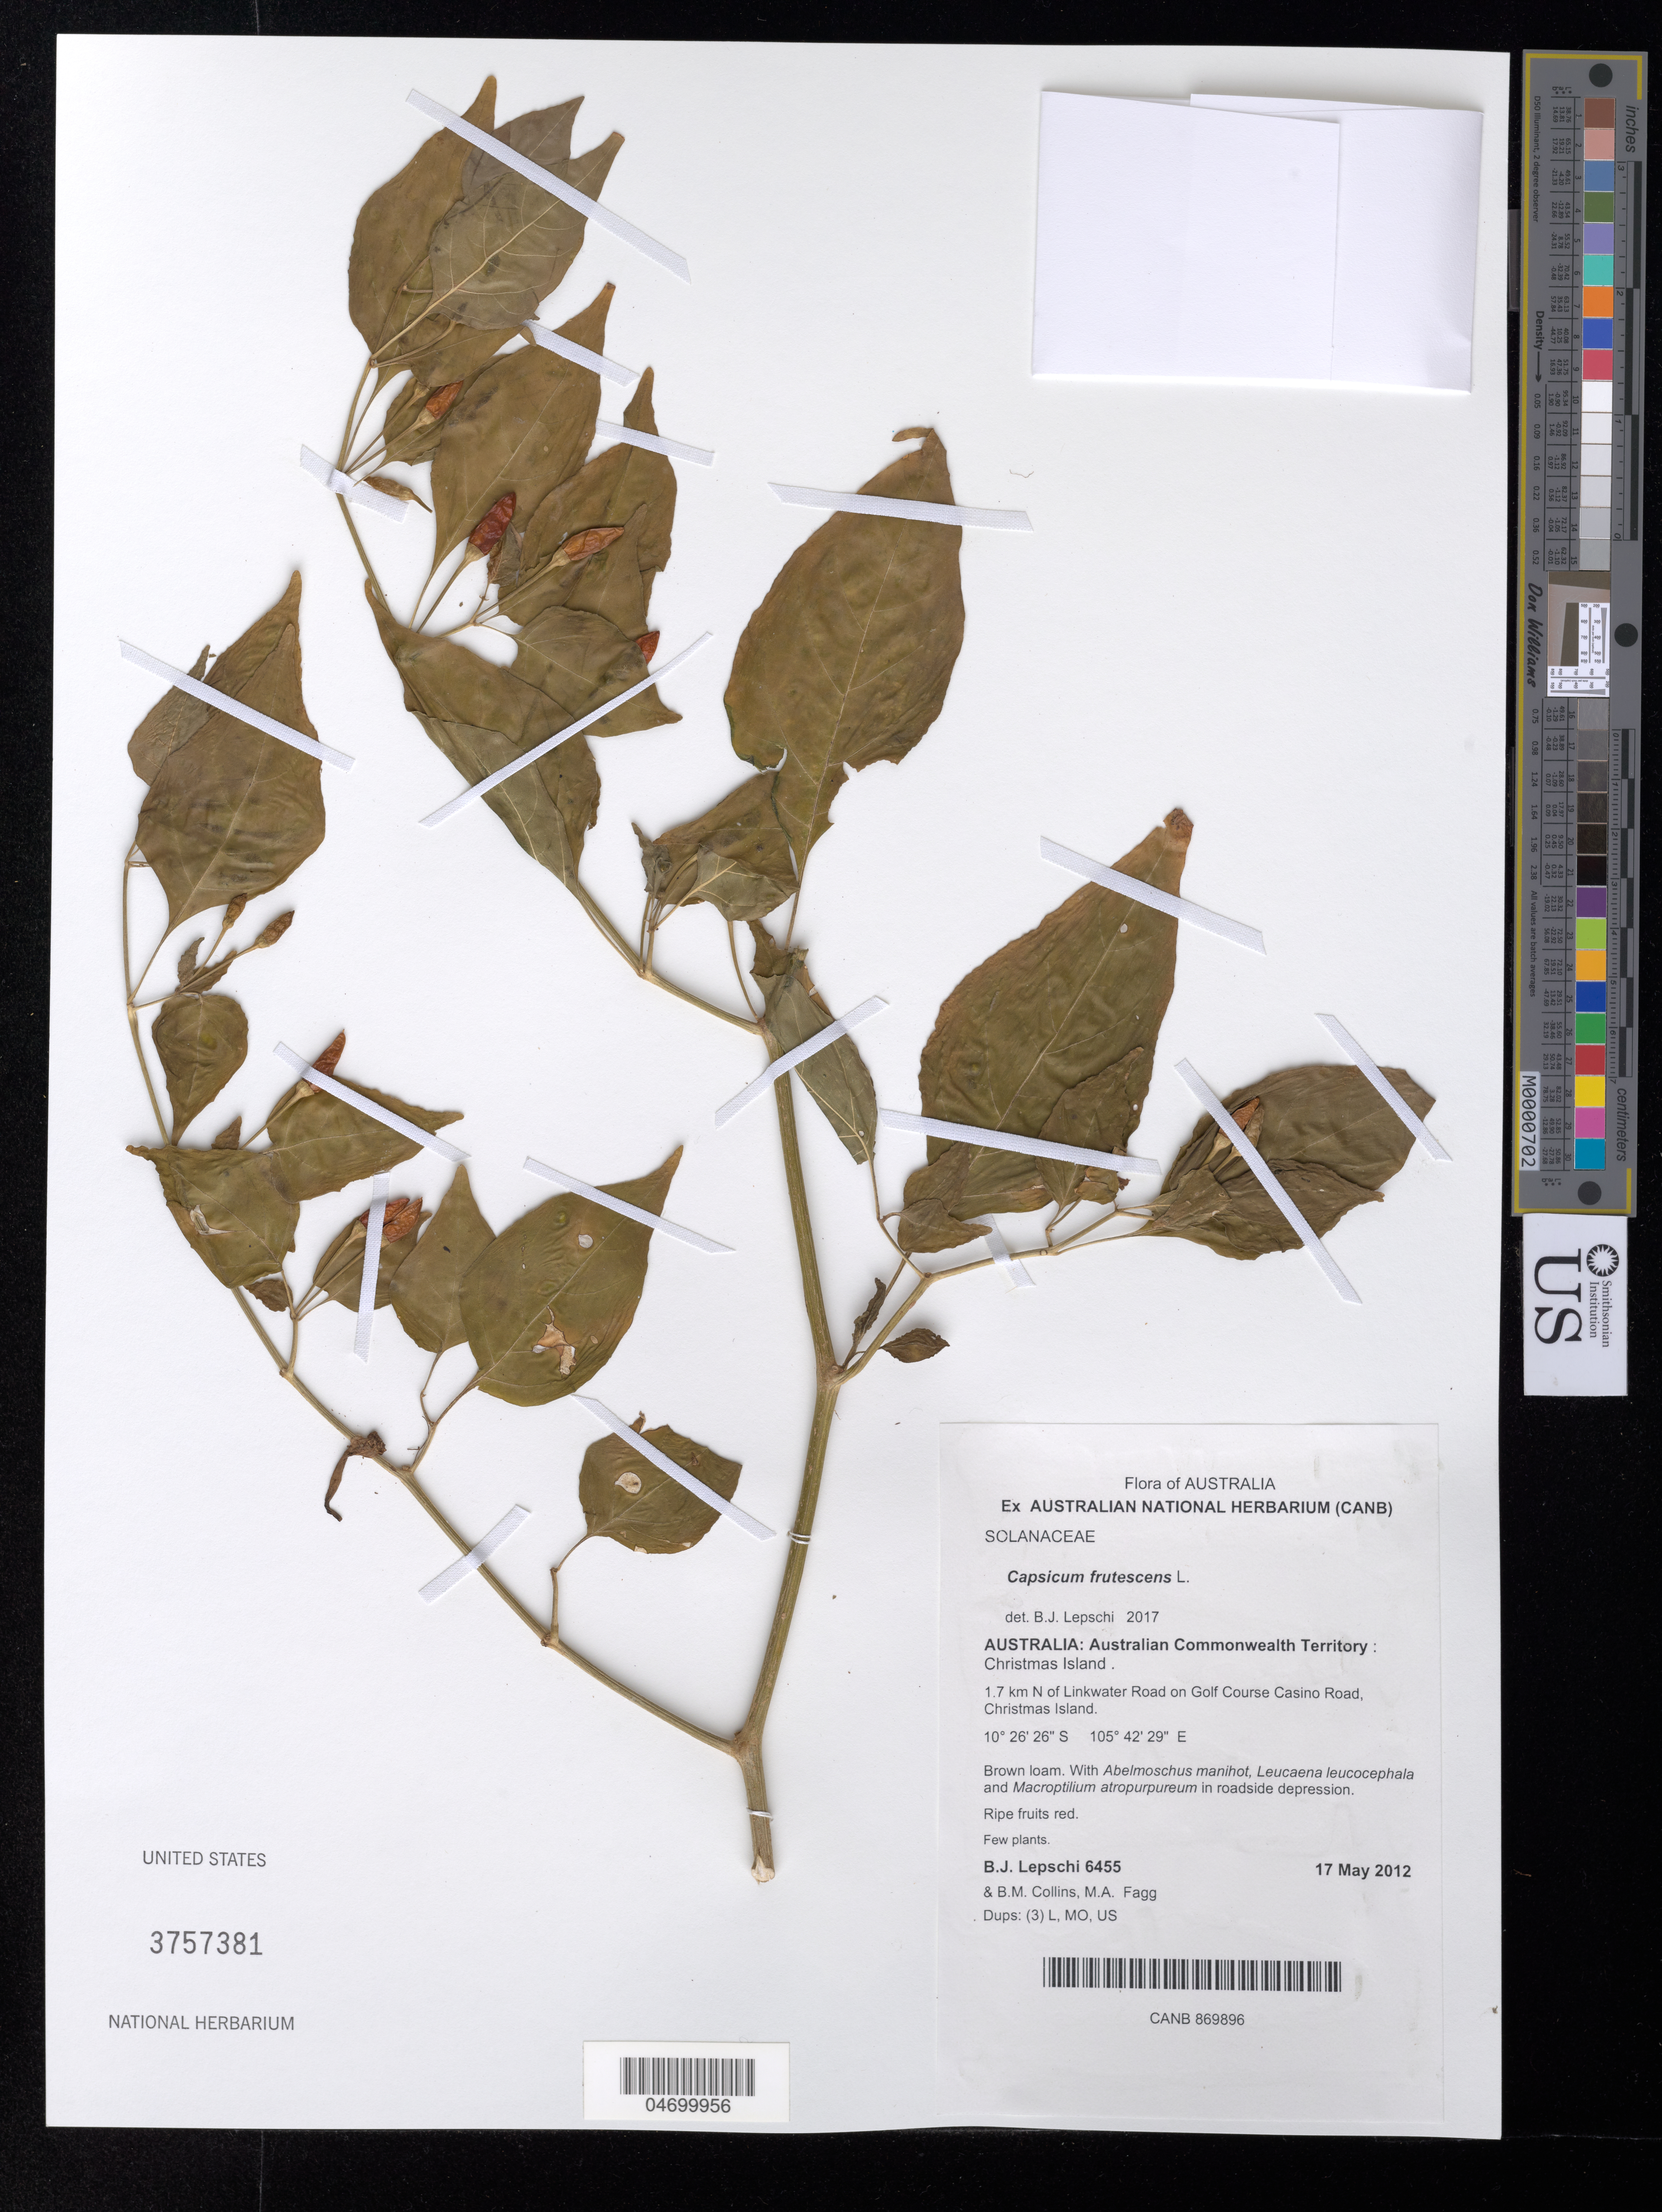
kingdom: Plantae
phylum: Tracheophyta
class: Magnoliopsida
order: Solanales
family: Solanaceae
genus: Capsicum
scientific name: Capsicum frutescens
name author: L.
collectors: B. Lepschi, B. Collins & M. Fagg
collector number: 6455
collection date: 2012-05-17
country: Australia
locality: Australian Commonwealth Territory: Christmas Island. 1.7 km N of Linkwater Road on Golf Course Casino Road, Christmas Island.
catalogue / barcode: US 3757381